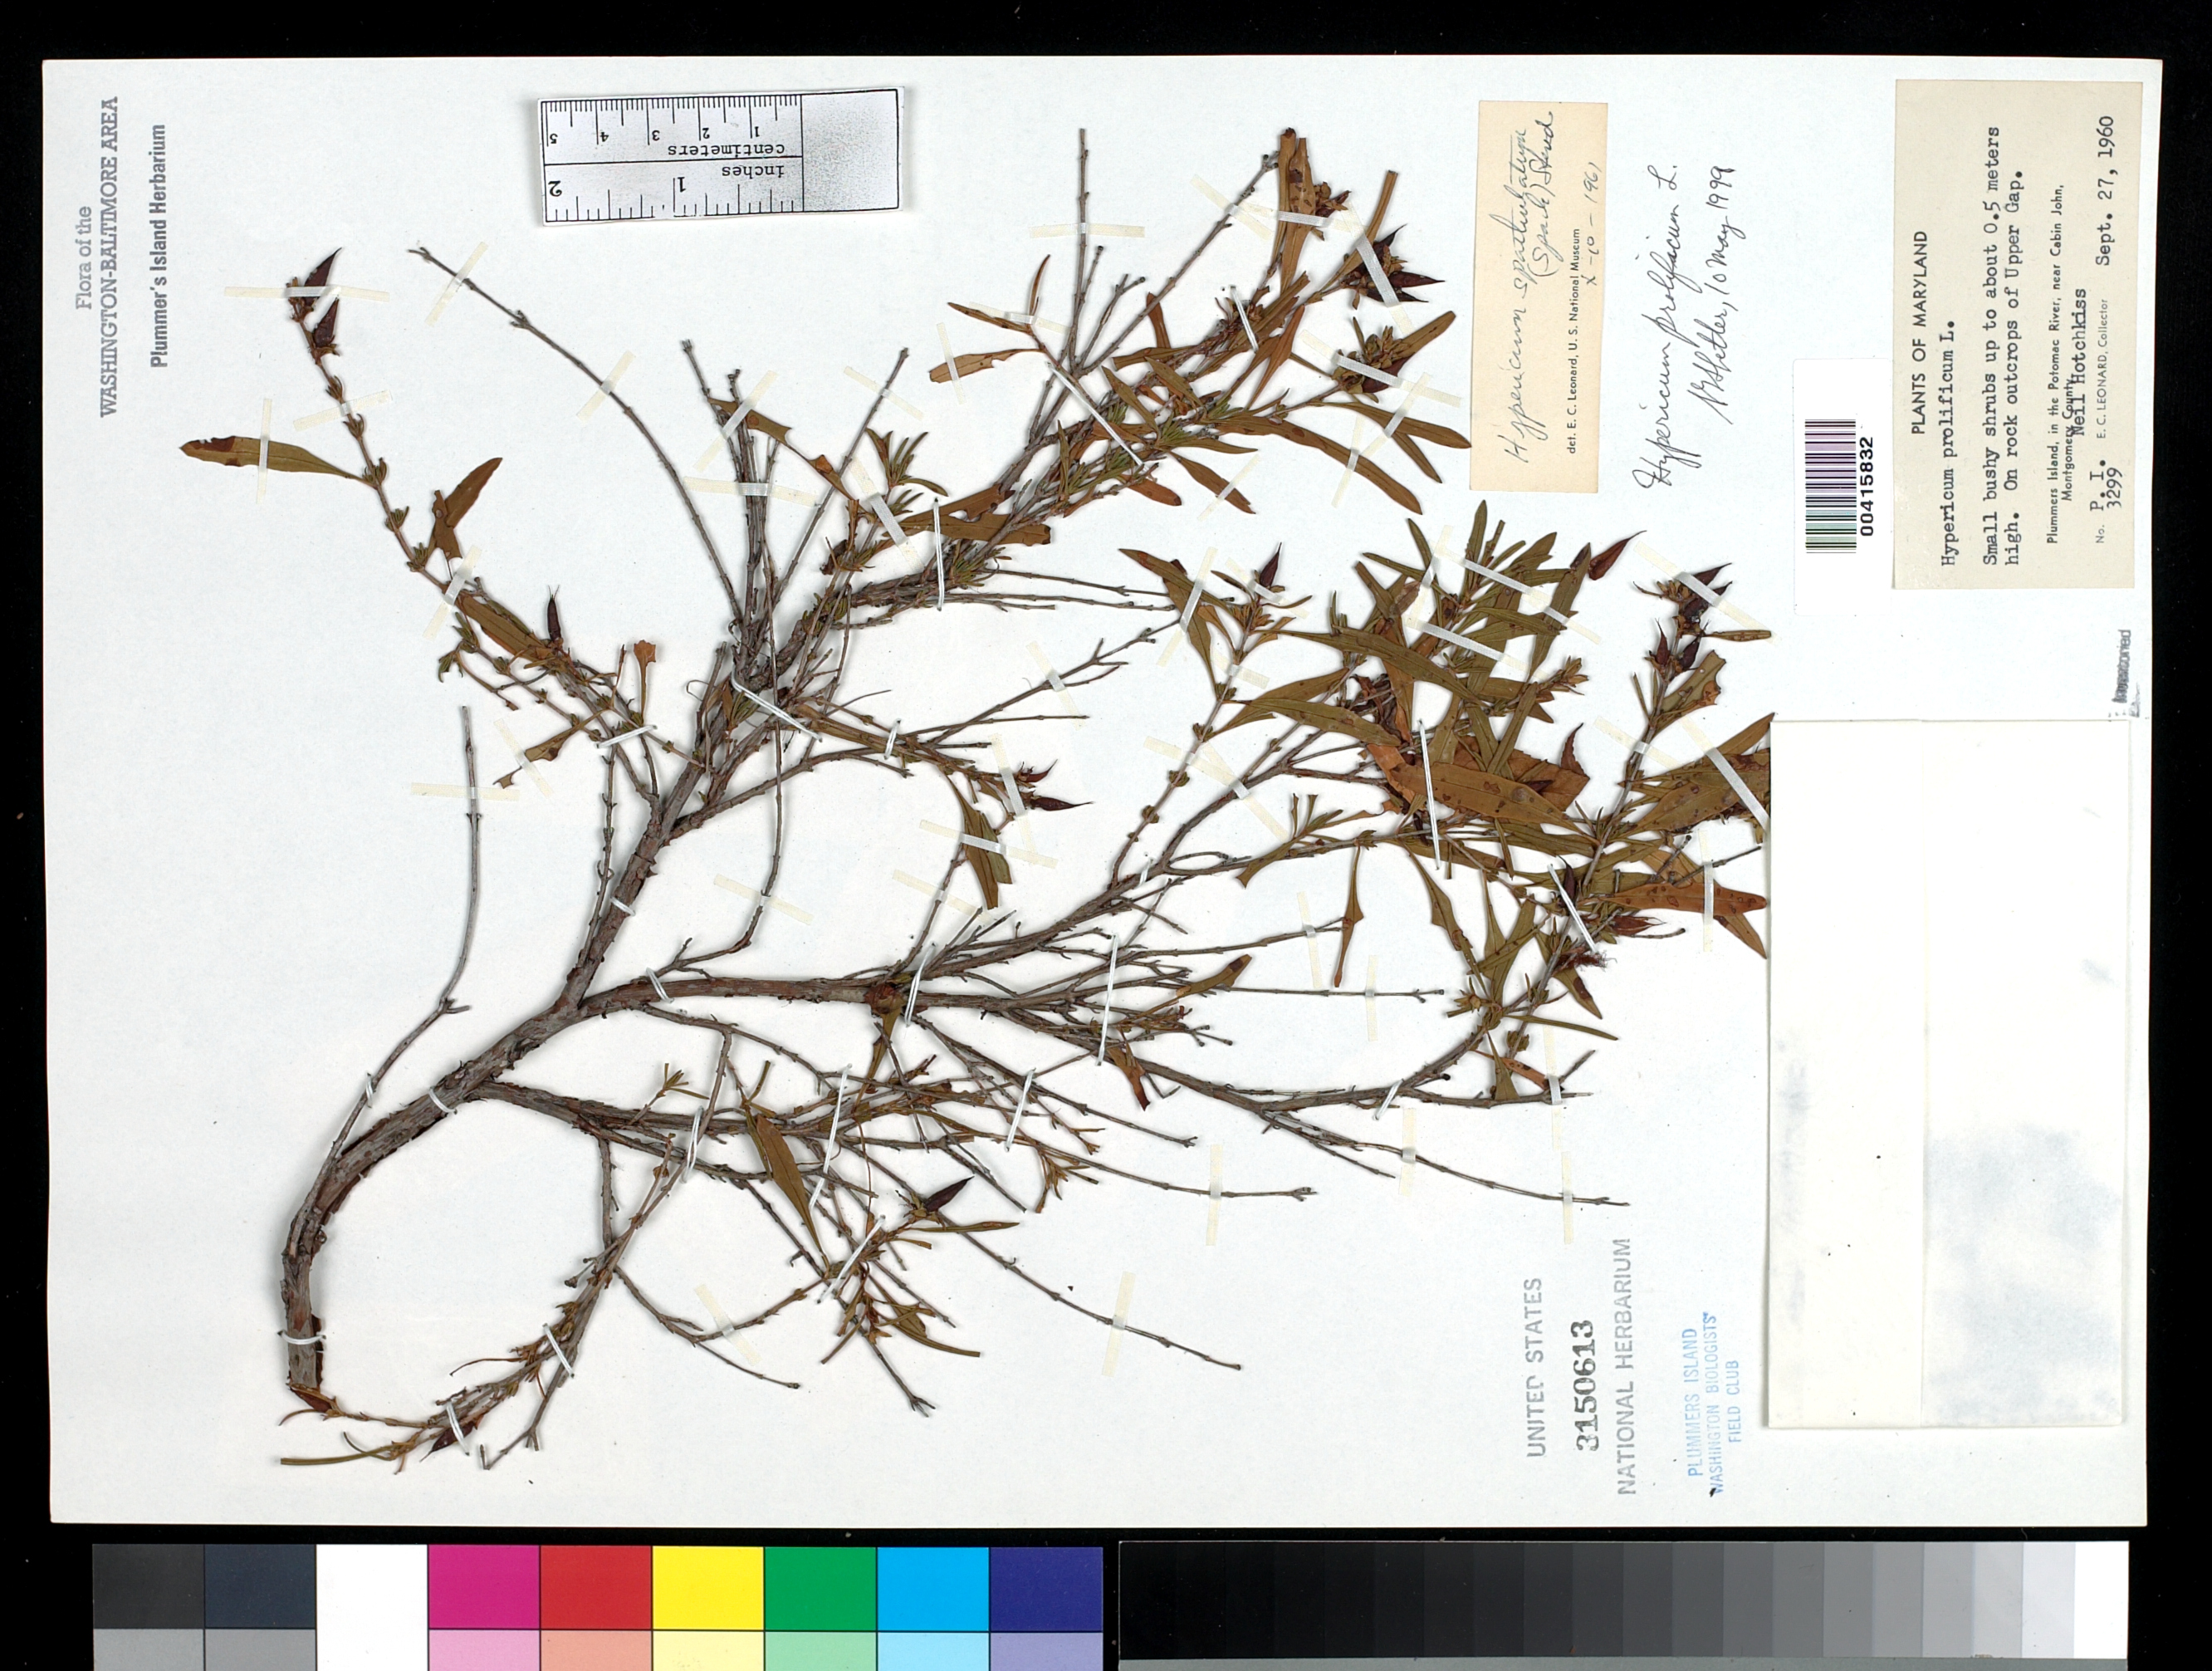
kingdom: Plantae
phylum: Tracheophyta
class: Magnoliopsida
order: Malpighiales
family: Hypericaceae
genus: Hypericum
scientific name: Hypericum prolificum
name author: L.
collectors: E. C. Leonard & N. Hotchkiss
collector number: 3299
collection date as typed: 27 Sep 1960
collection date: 1960-09-27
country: United States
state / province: Maryland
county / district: Montgomery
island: Plummers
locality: Plummer's Island; Upper Gap C. & O. Canal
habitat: On rock outcrops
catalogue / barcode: US 3150613